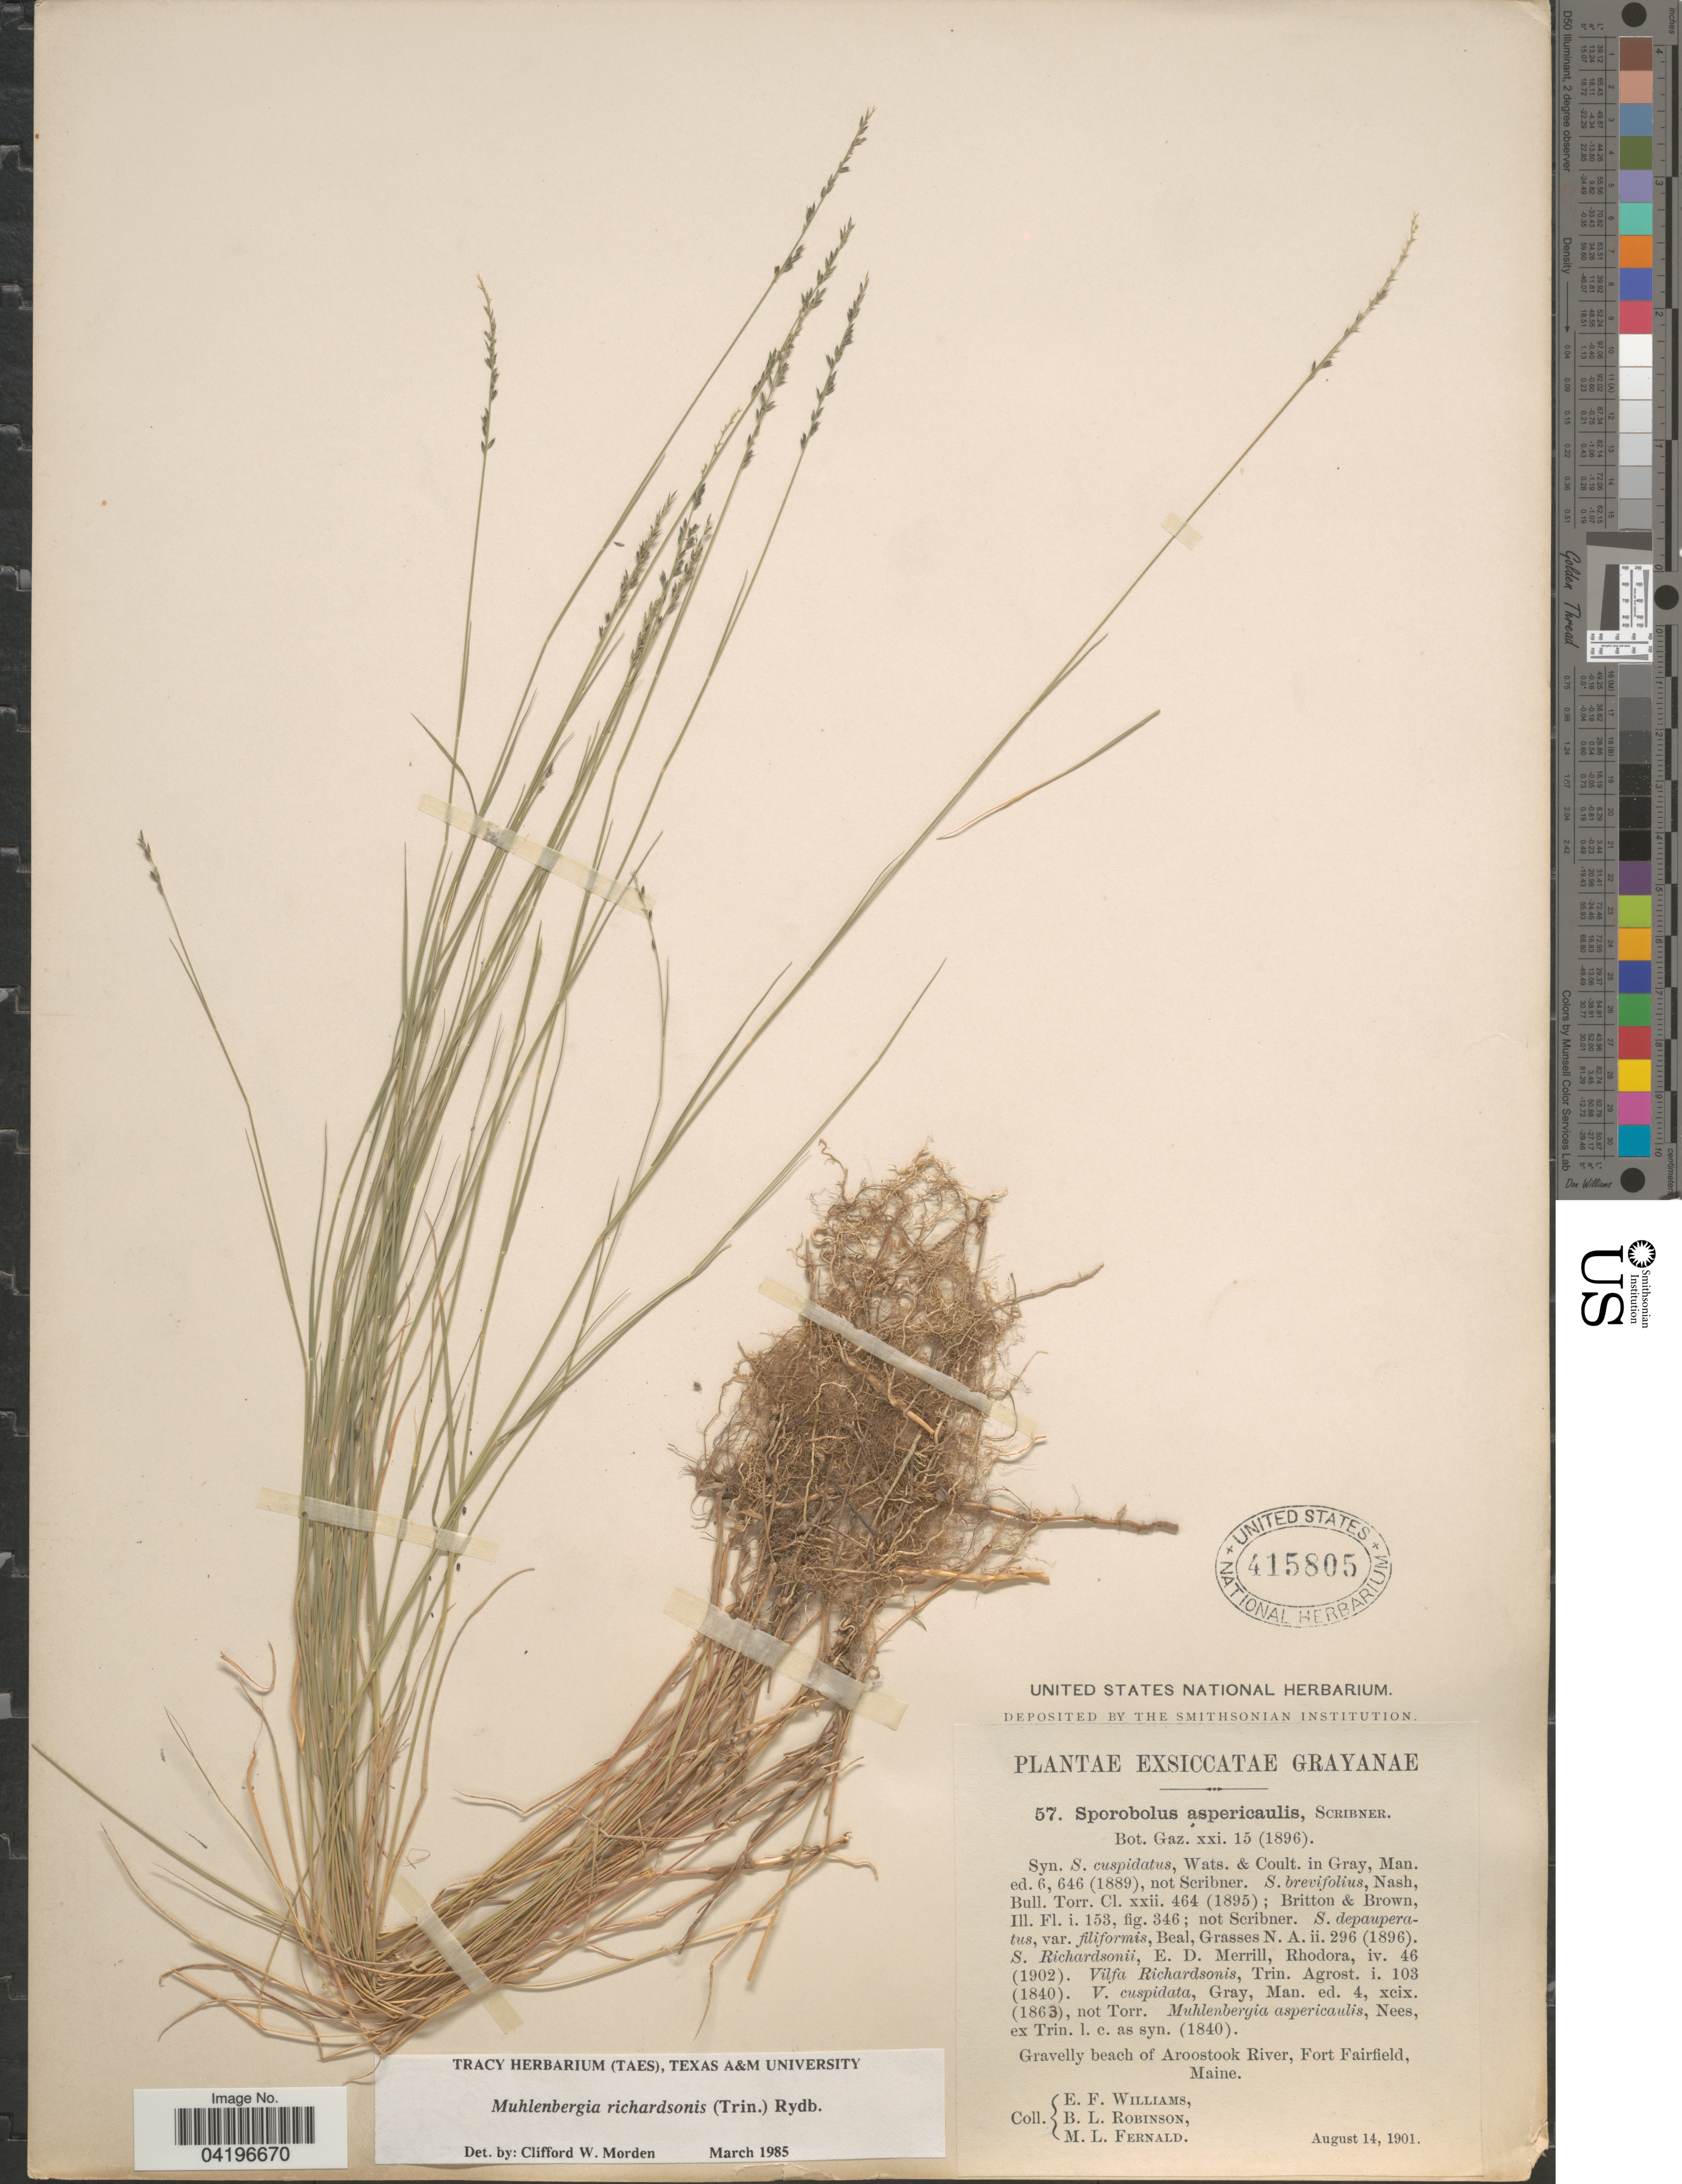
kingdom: Plantae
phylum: Tracheophyta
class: Liliopsida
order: Poales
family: Poaceae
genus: Muhlenbergia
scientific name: Muhlenbergia richardsonis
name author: (Trin.) Rydb.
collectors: E. Williams, B. L. Robinson & M. L. Fernald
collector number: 57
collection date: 1901-08-14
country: United States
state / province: Maine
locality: Gravelly beach of Aroostook River, Fort Fairfield.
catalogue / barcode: US 415805